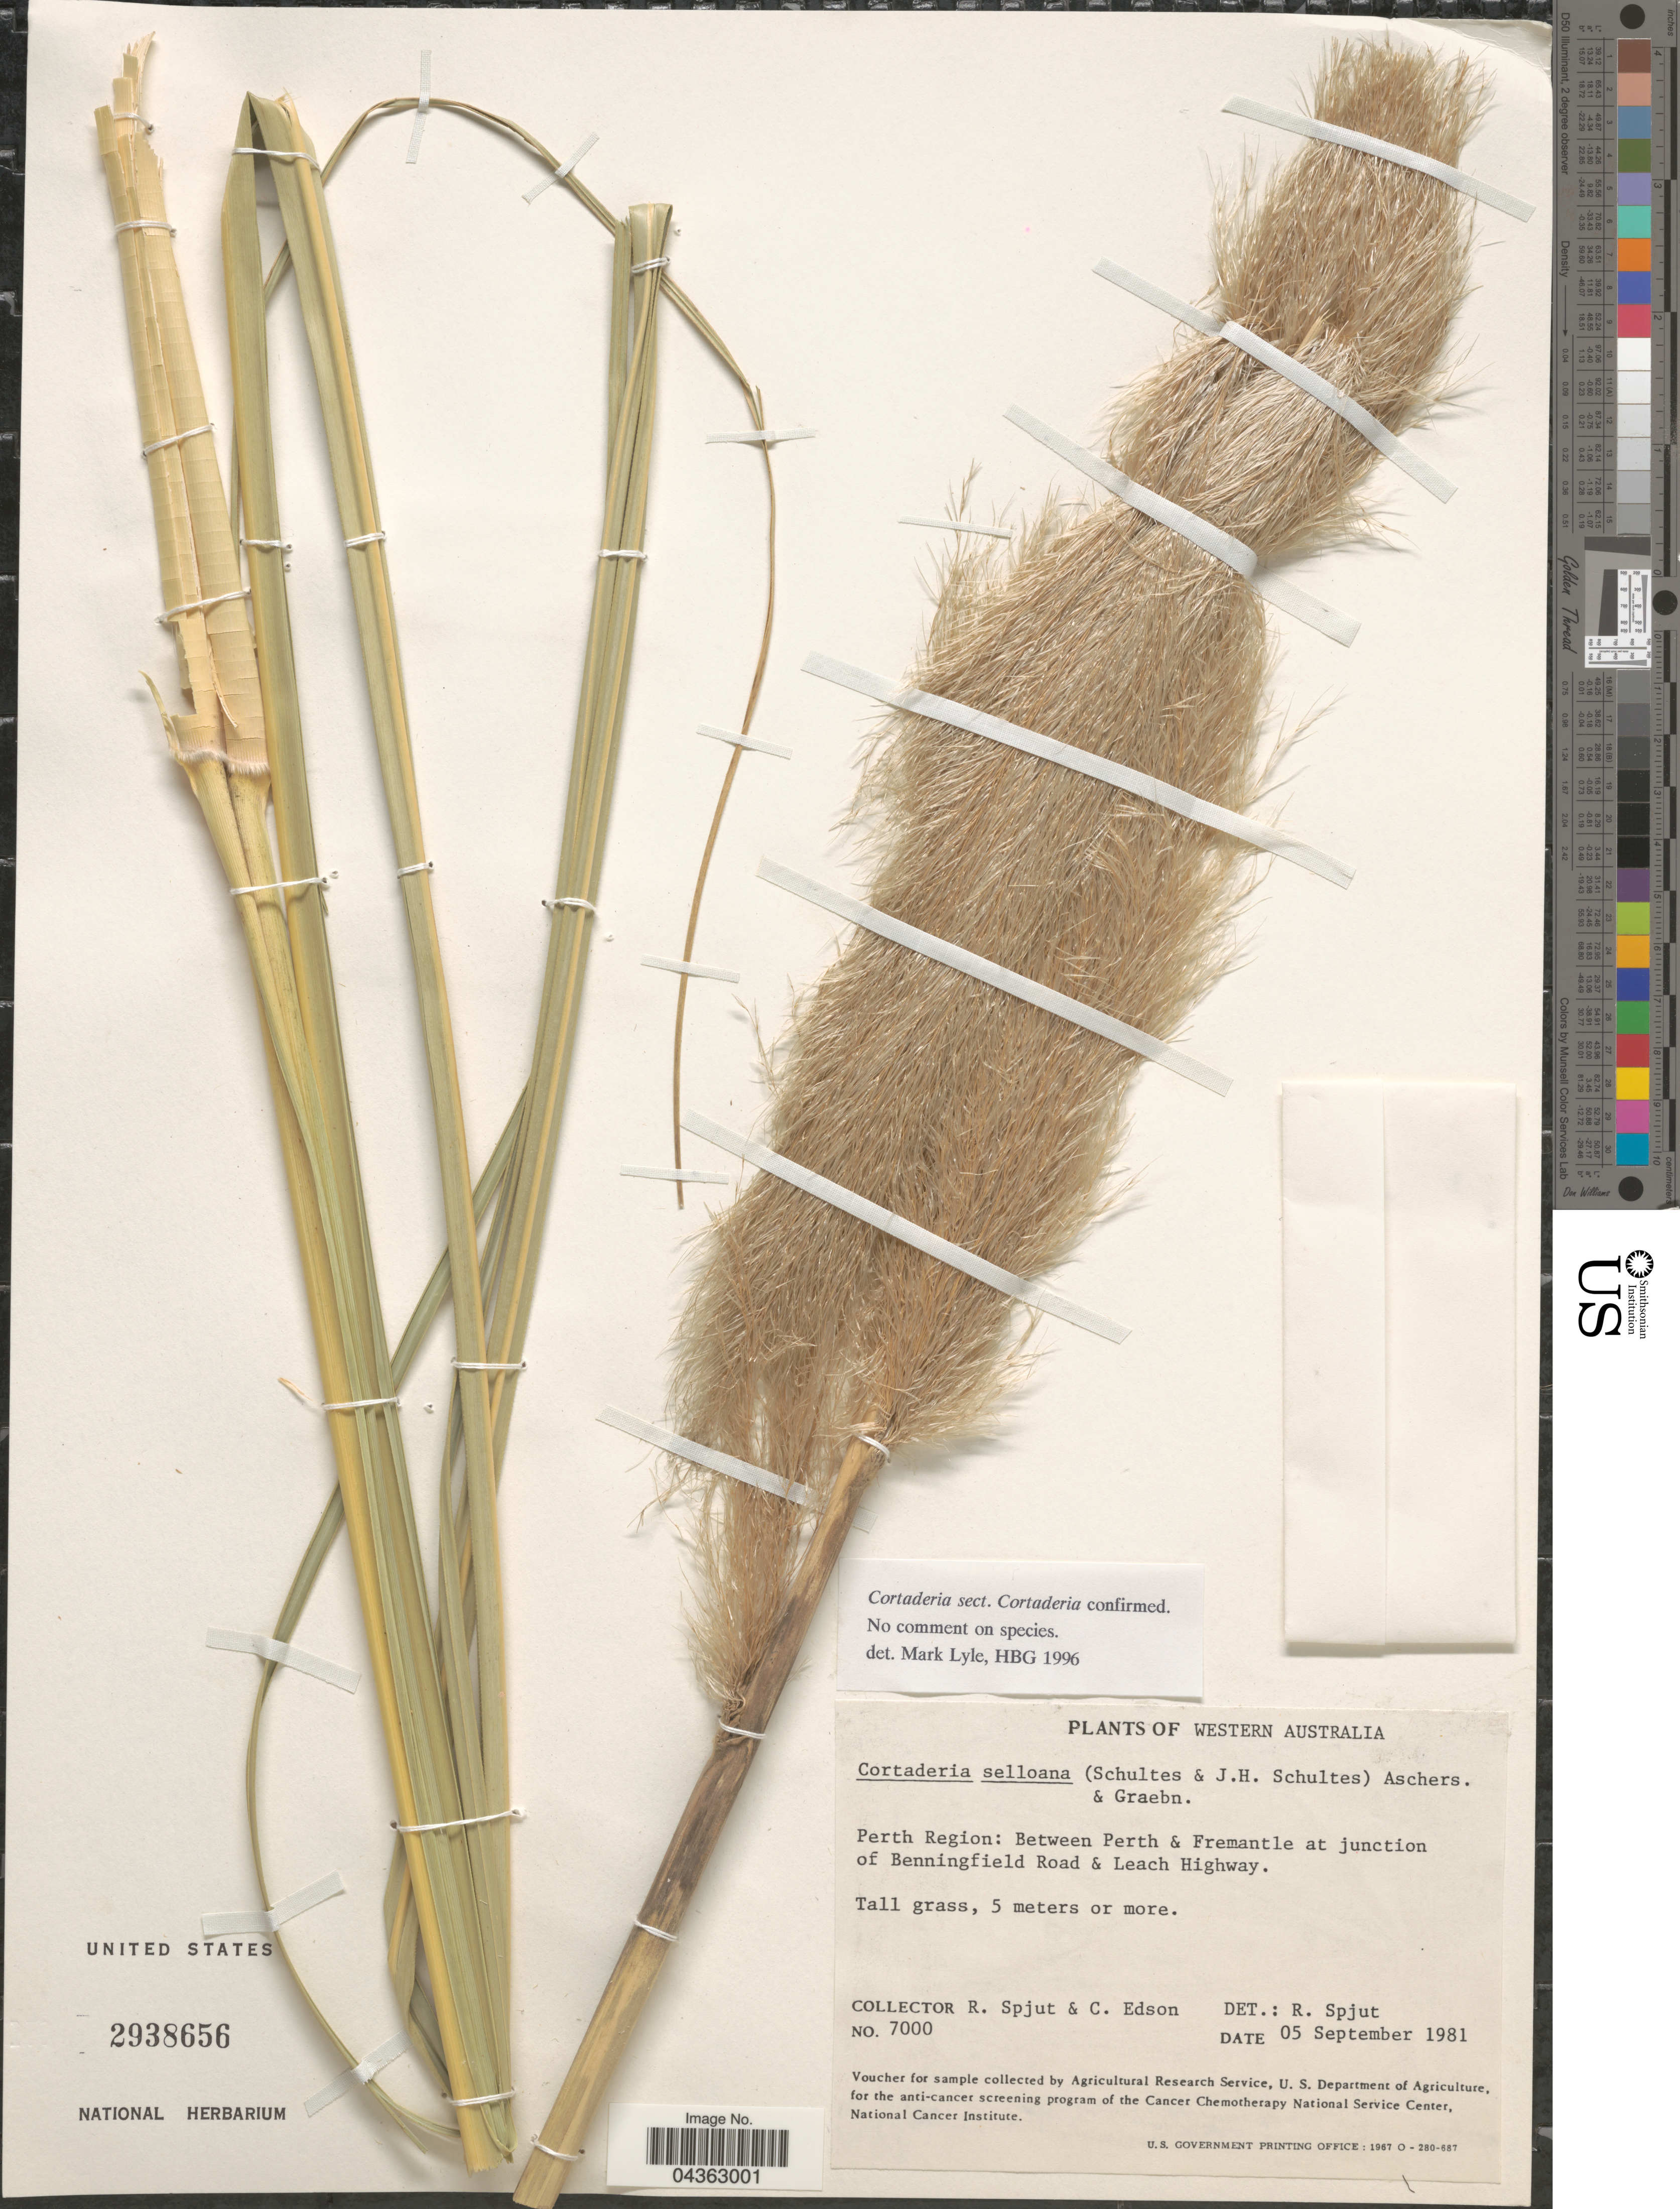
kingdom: Plantae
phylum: Tracheophyta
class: Liliopsida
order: Poales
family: Poaceae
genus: Cortaderia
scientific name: Cortaderia selloana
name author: (Schult. & Schult. f.) Asch. & Graebn.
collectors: R. Spjut & C. Edson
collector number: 7000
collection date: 1981-09-05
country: Australia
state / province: Western Australia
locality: Perth Region: Between Perth & Fremantle at junction of Benningfield Road & Leach Highway.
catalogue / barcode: US 2938656